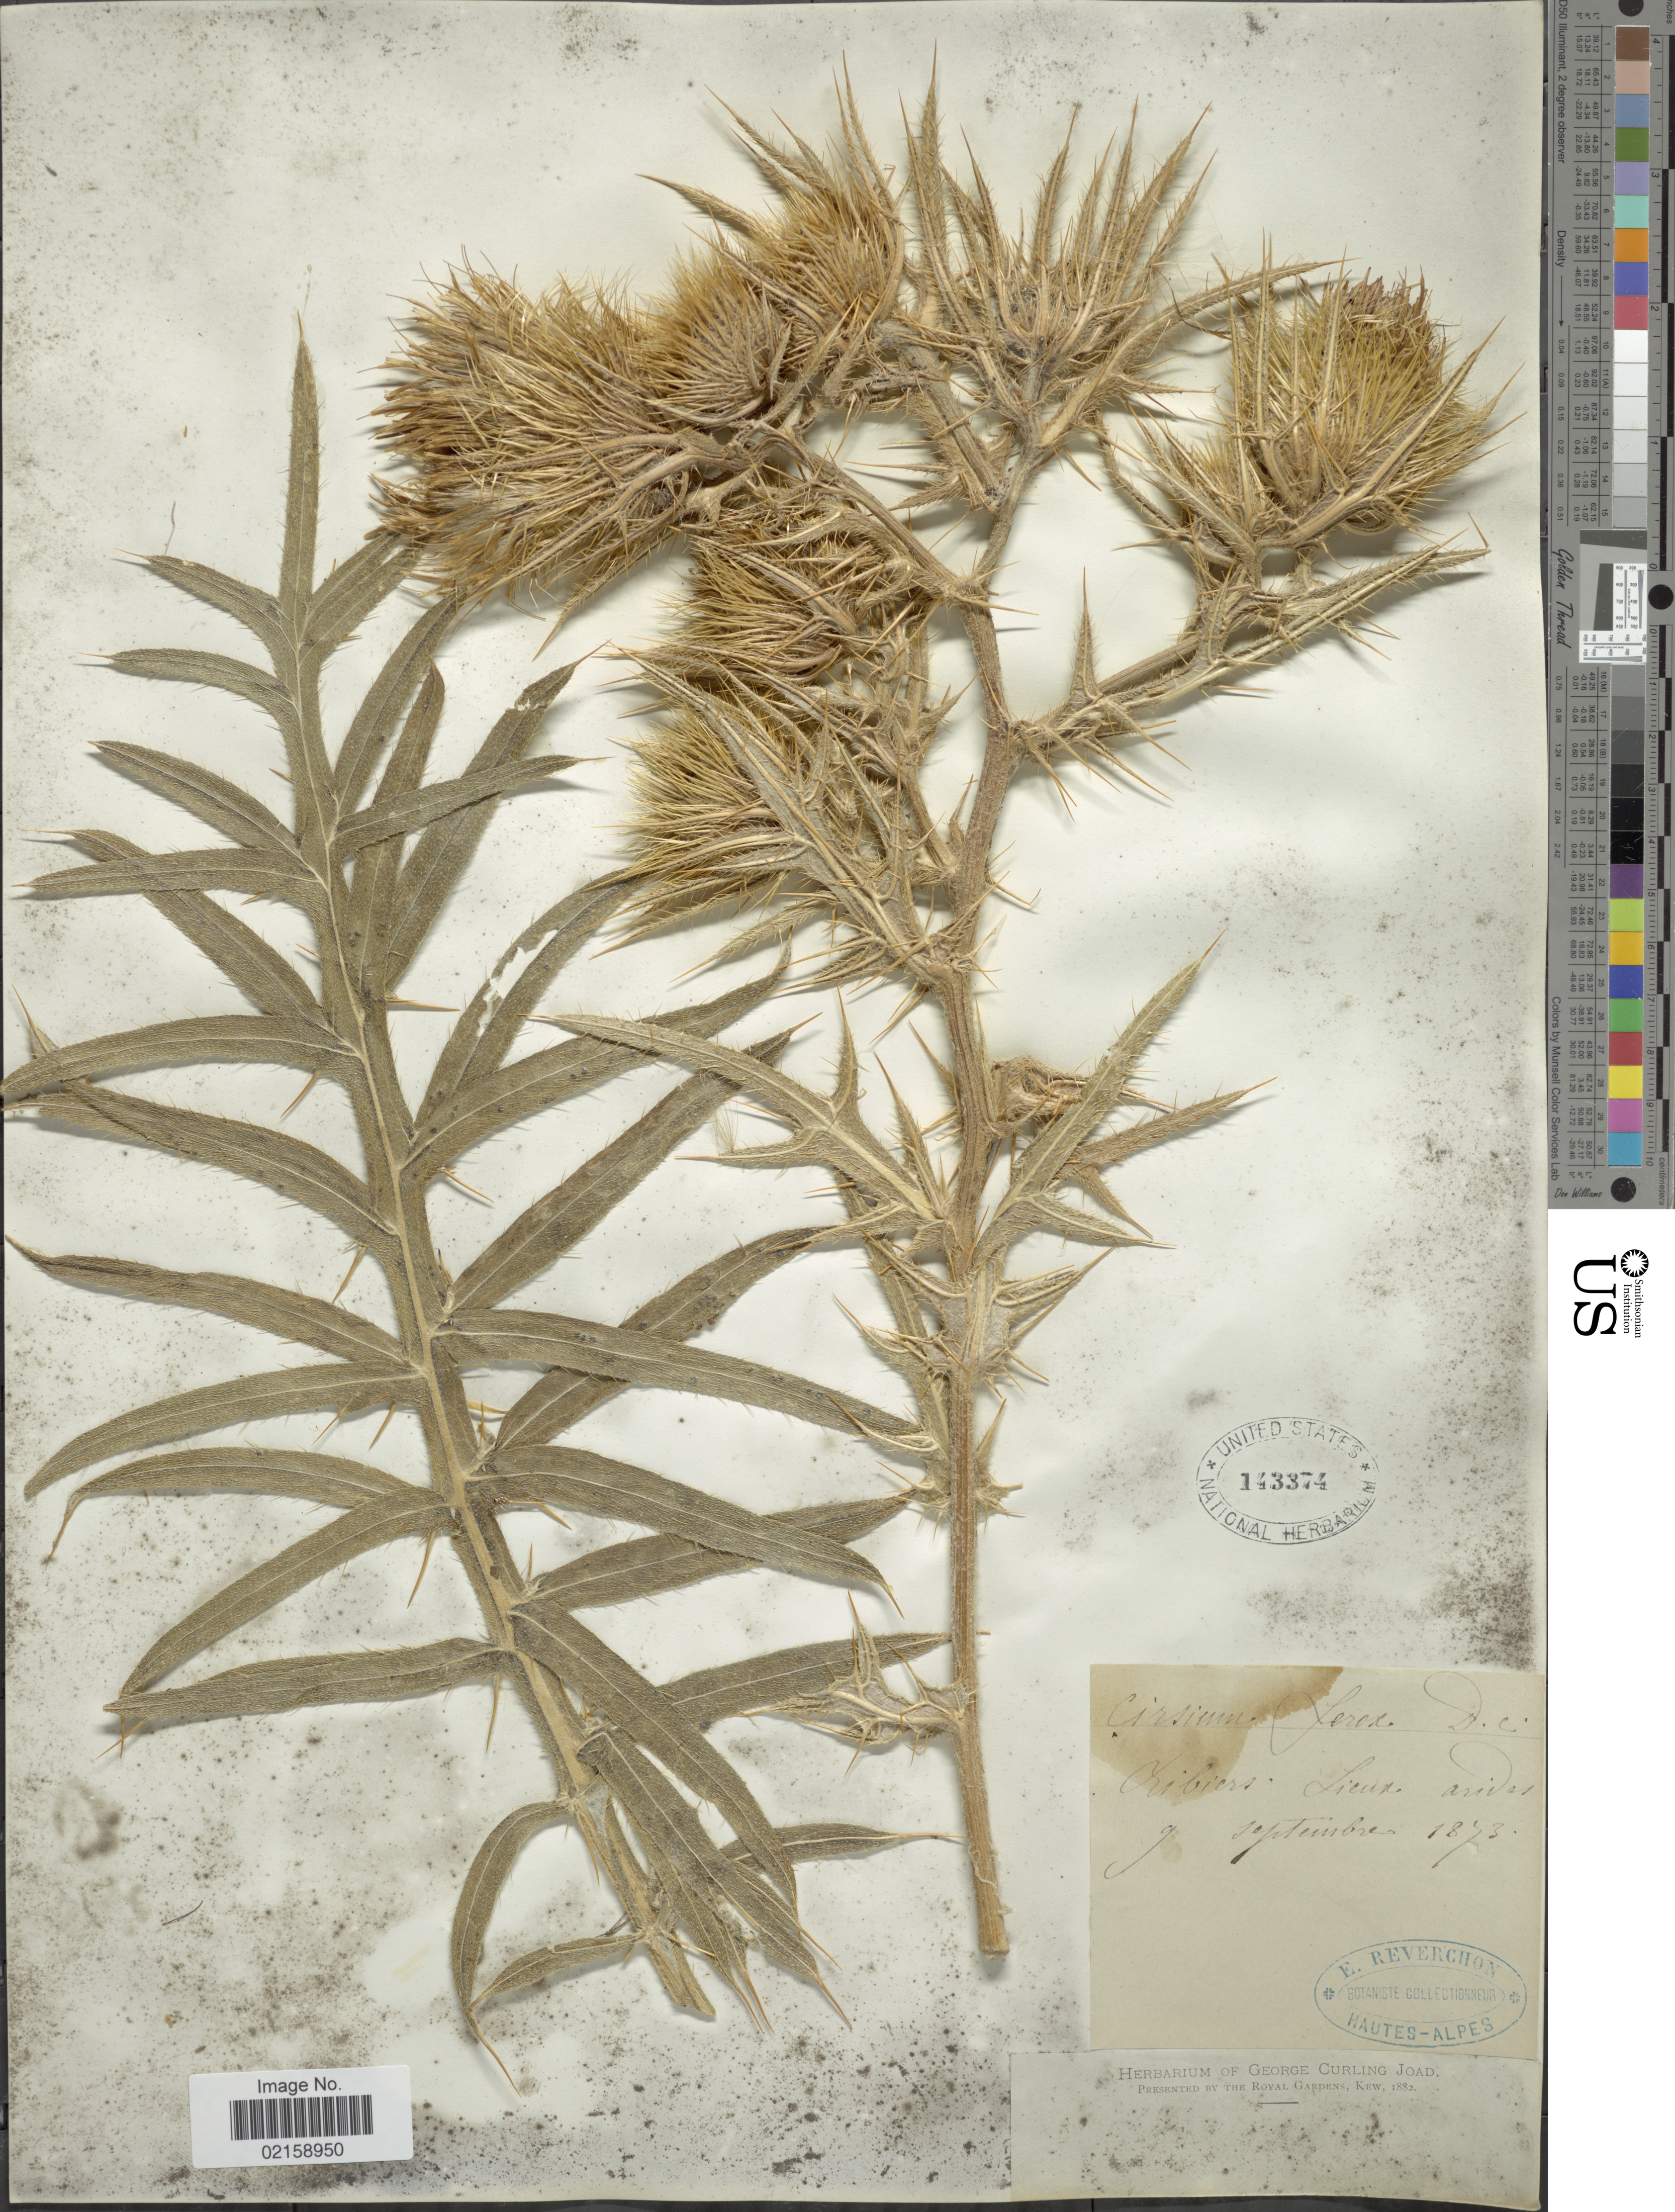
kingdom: Plantae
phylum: Tracheophyta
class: Magnoliopsida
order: Asterales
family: Asteraceae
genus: Cirsium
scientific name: Cirsium ferox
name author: (L.) DC.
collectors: E. Reverchon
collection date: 1873-09-09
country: France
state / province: Provence-Alpes-Côte d'Azur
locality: Ribiers, lieux arides [Ribiers, dry places]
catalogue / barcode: US 143374